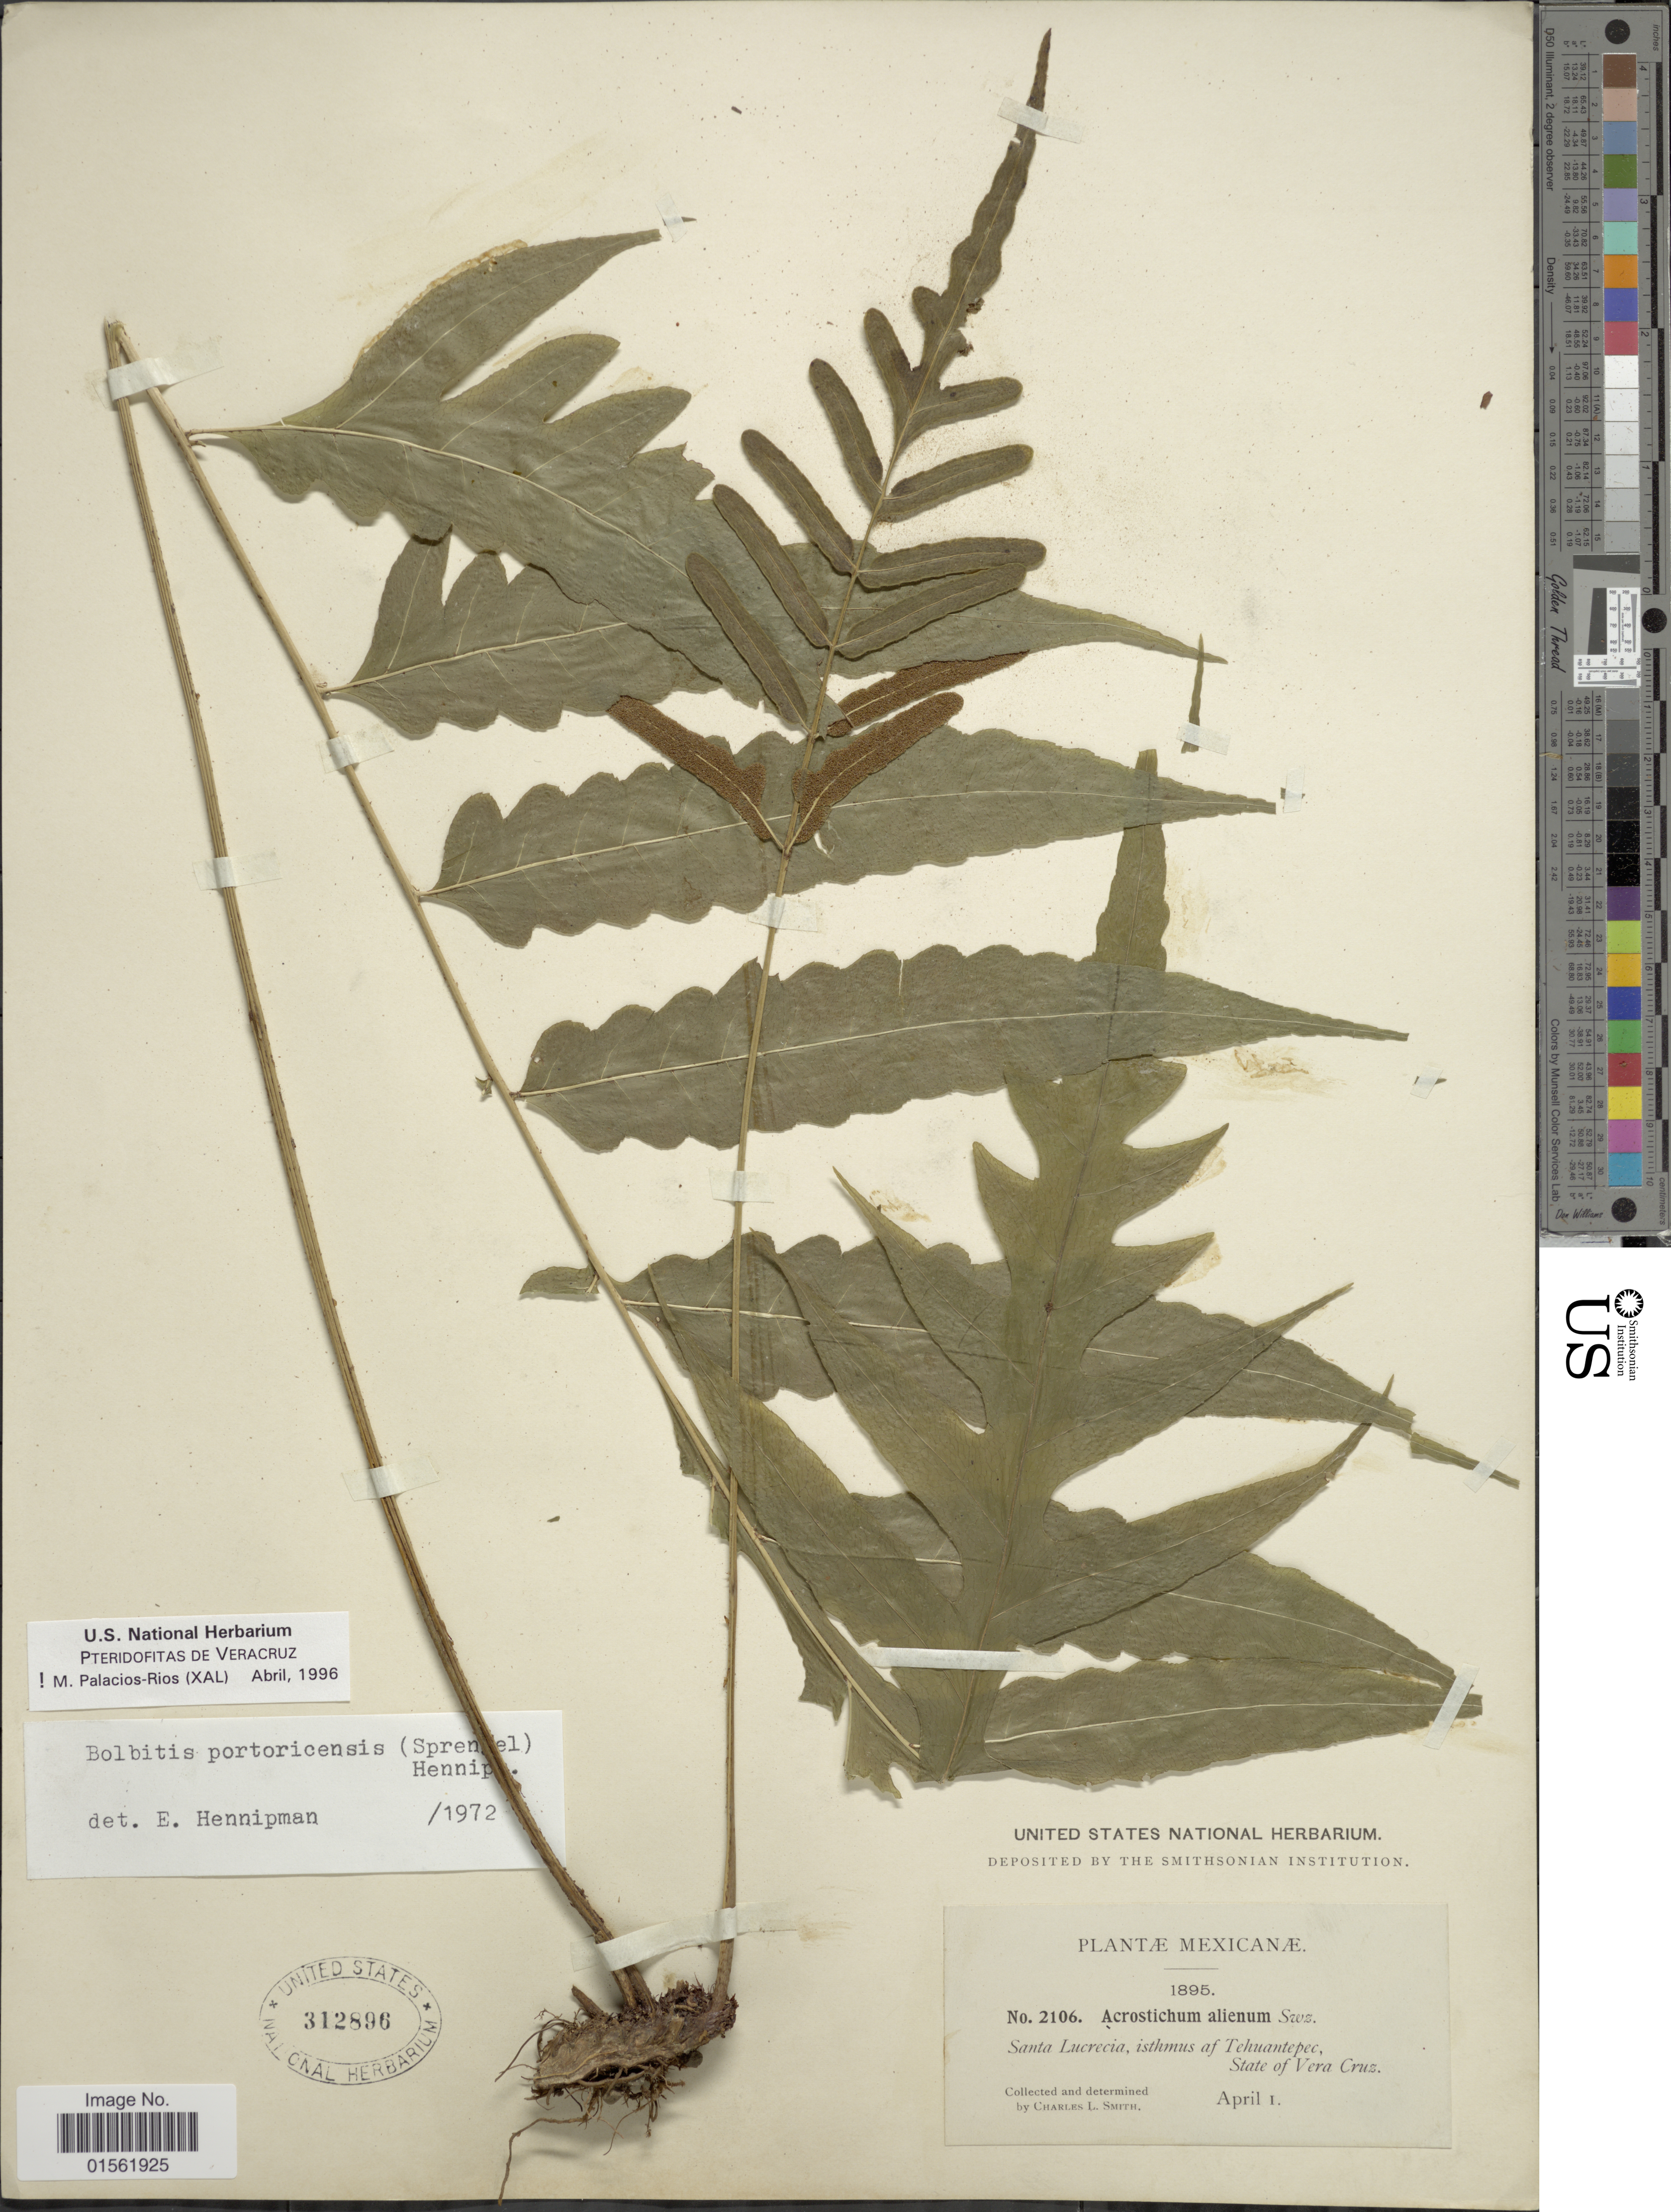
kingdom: Plantae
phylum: Tracheophyta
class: Polypodiopsida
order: Polypodiales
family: Dryopteridaceae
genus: Bolbitis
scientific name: Bolbitis portoricensis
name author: (Spreng.) Hennipman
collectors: C. L. Smith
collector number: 2106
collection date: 1895-04-01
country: Mexico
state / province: Veracruz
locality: Santa Lucrecia, isthmus of Tehuantepec, State of Vera Cruz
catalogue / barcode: US 312896